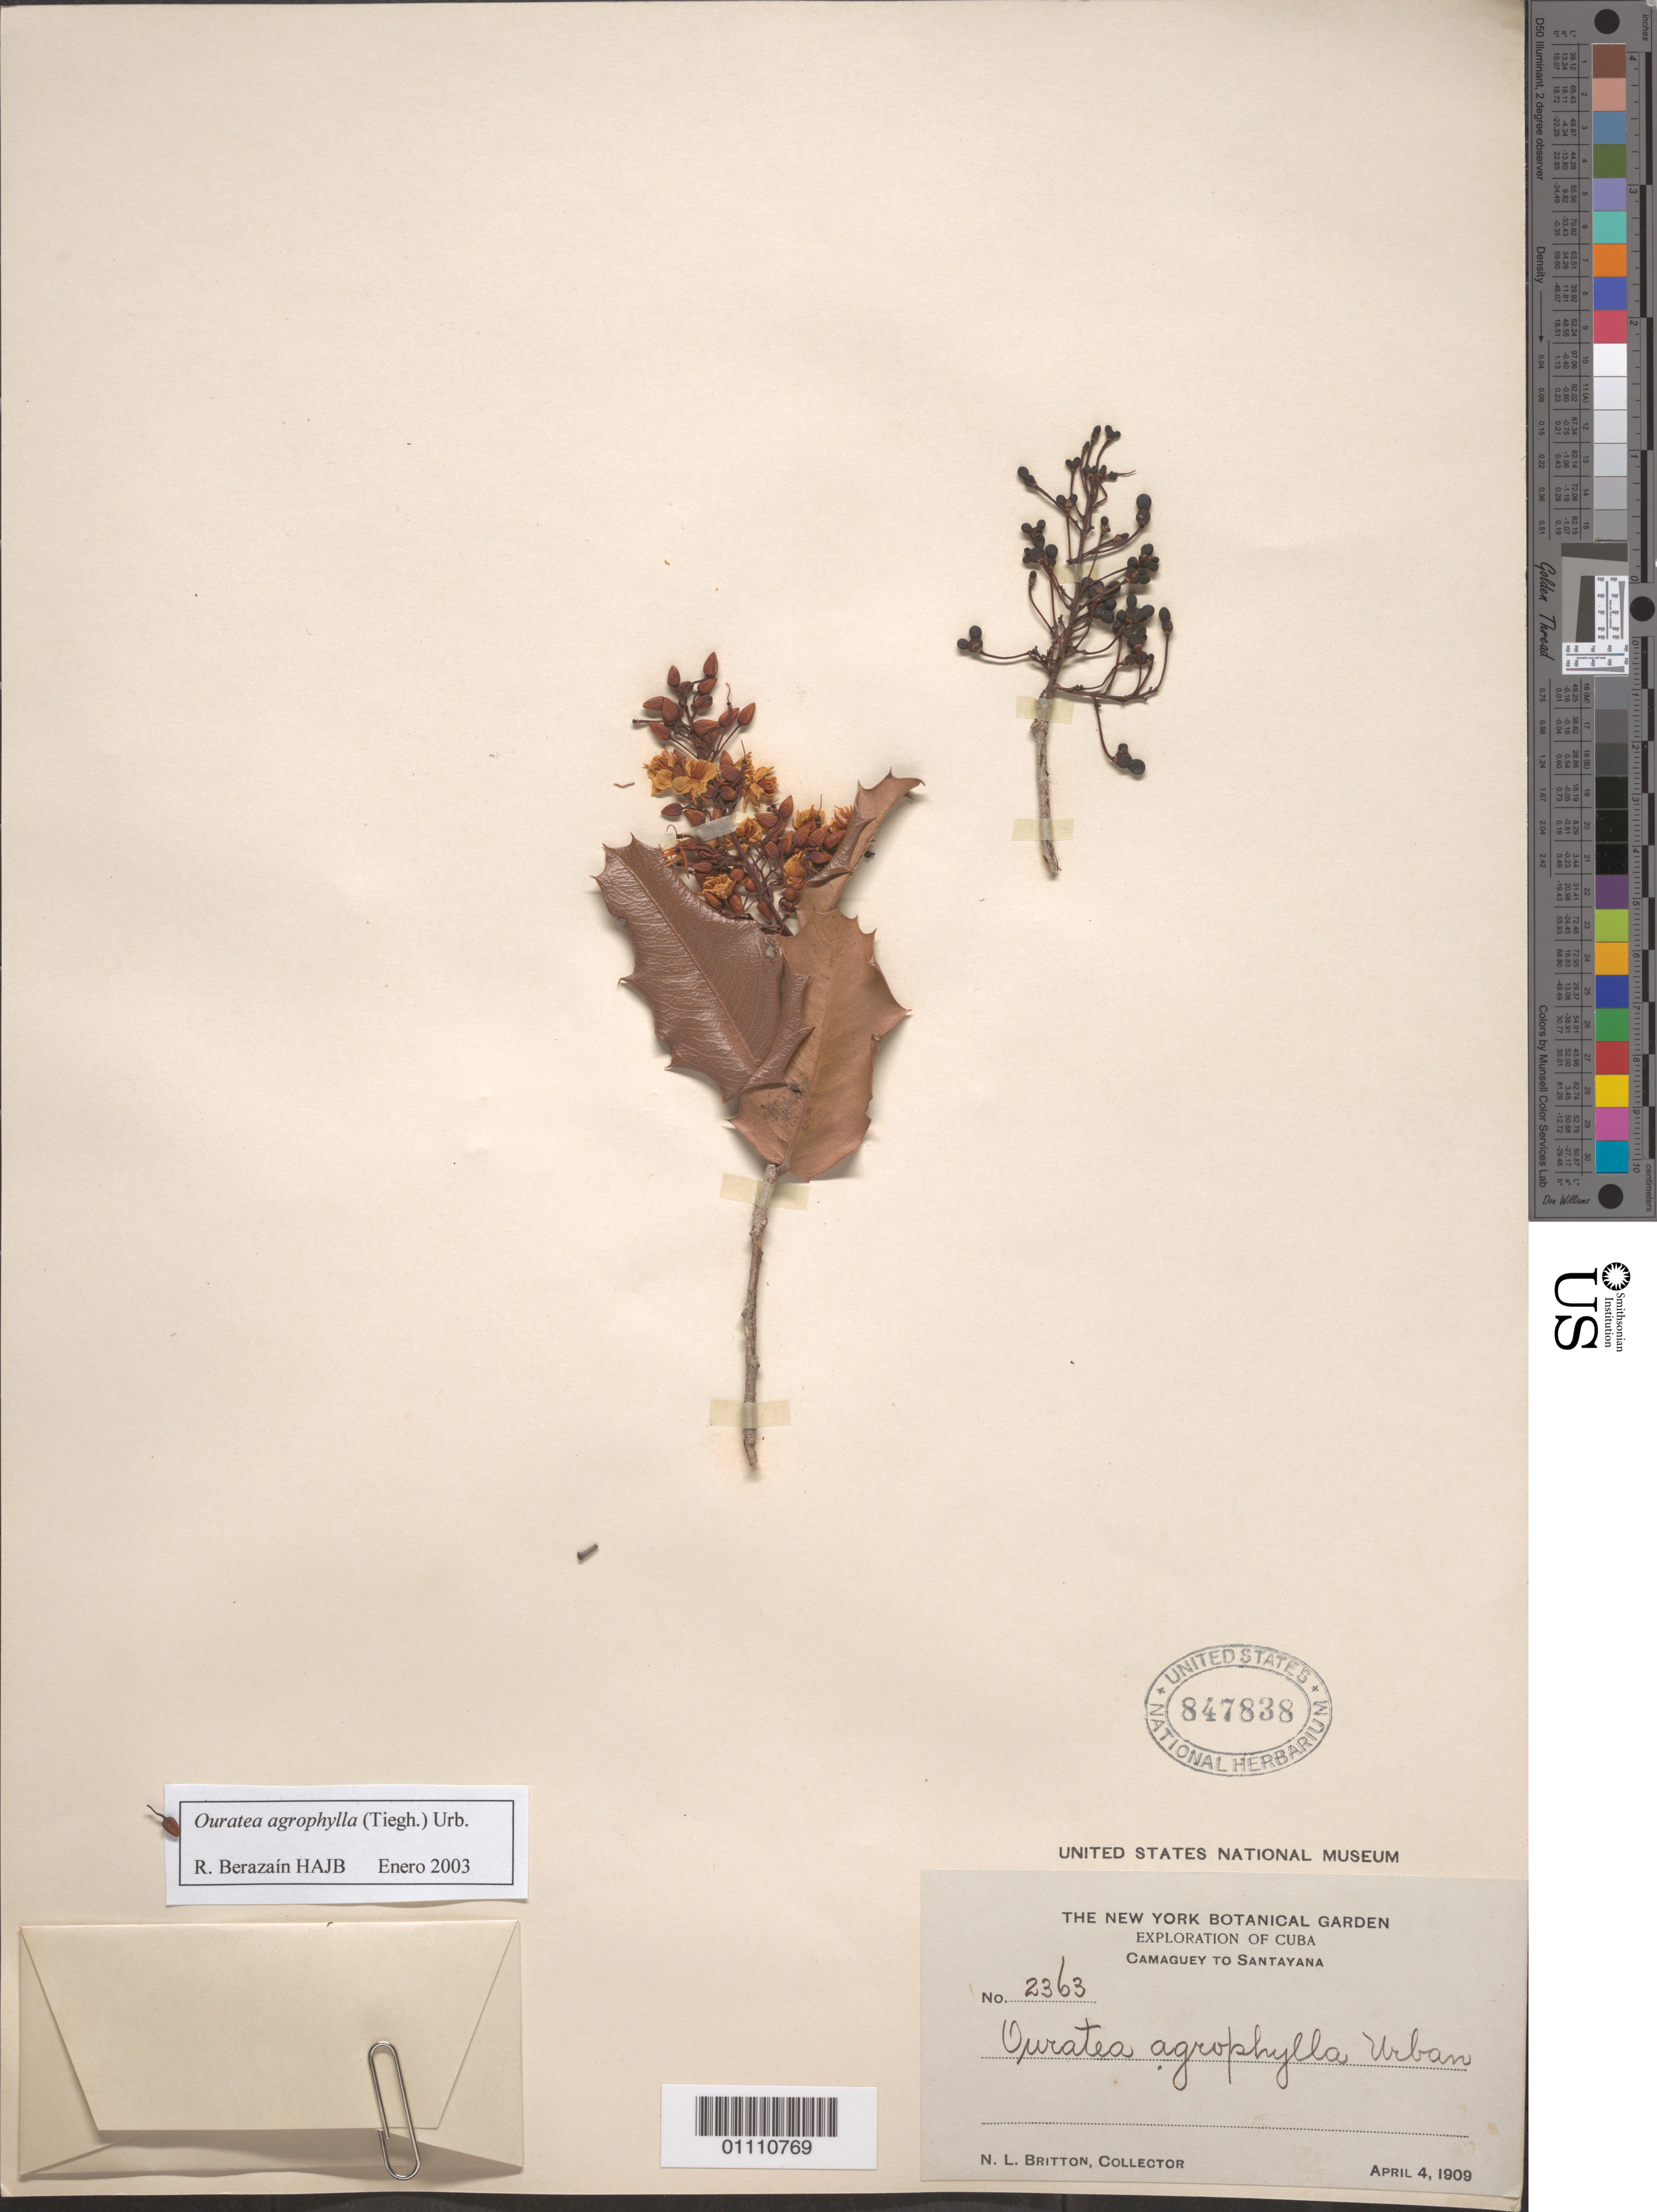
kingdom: Plantae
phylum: Tracheophyta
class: Magnoliopsida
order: Malpighiales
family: Ochnaceae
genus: Ouratea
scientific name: Ouratea agrophylla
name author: (Tiegh.) Urb.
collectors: N. Britton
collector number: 2363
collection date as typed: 04 Apr 1909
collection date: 1909-04-04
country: Cuba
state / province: Camagüey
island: Cuba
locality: Camaguey to Santayana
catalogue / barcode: US 847838